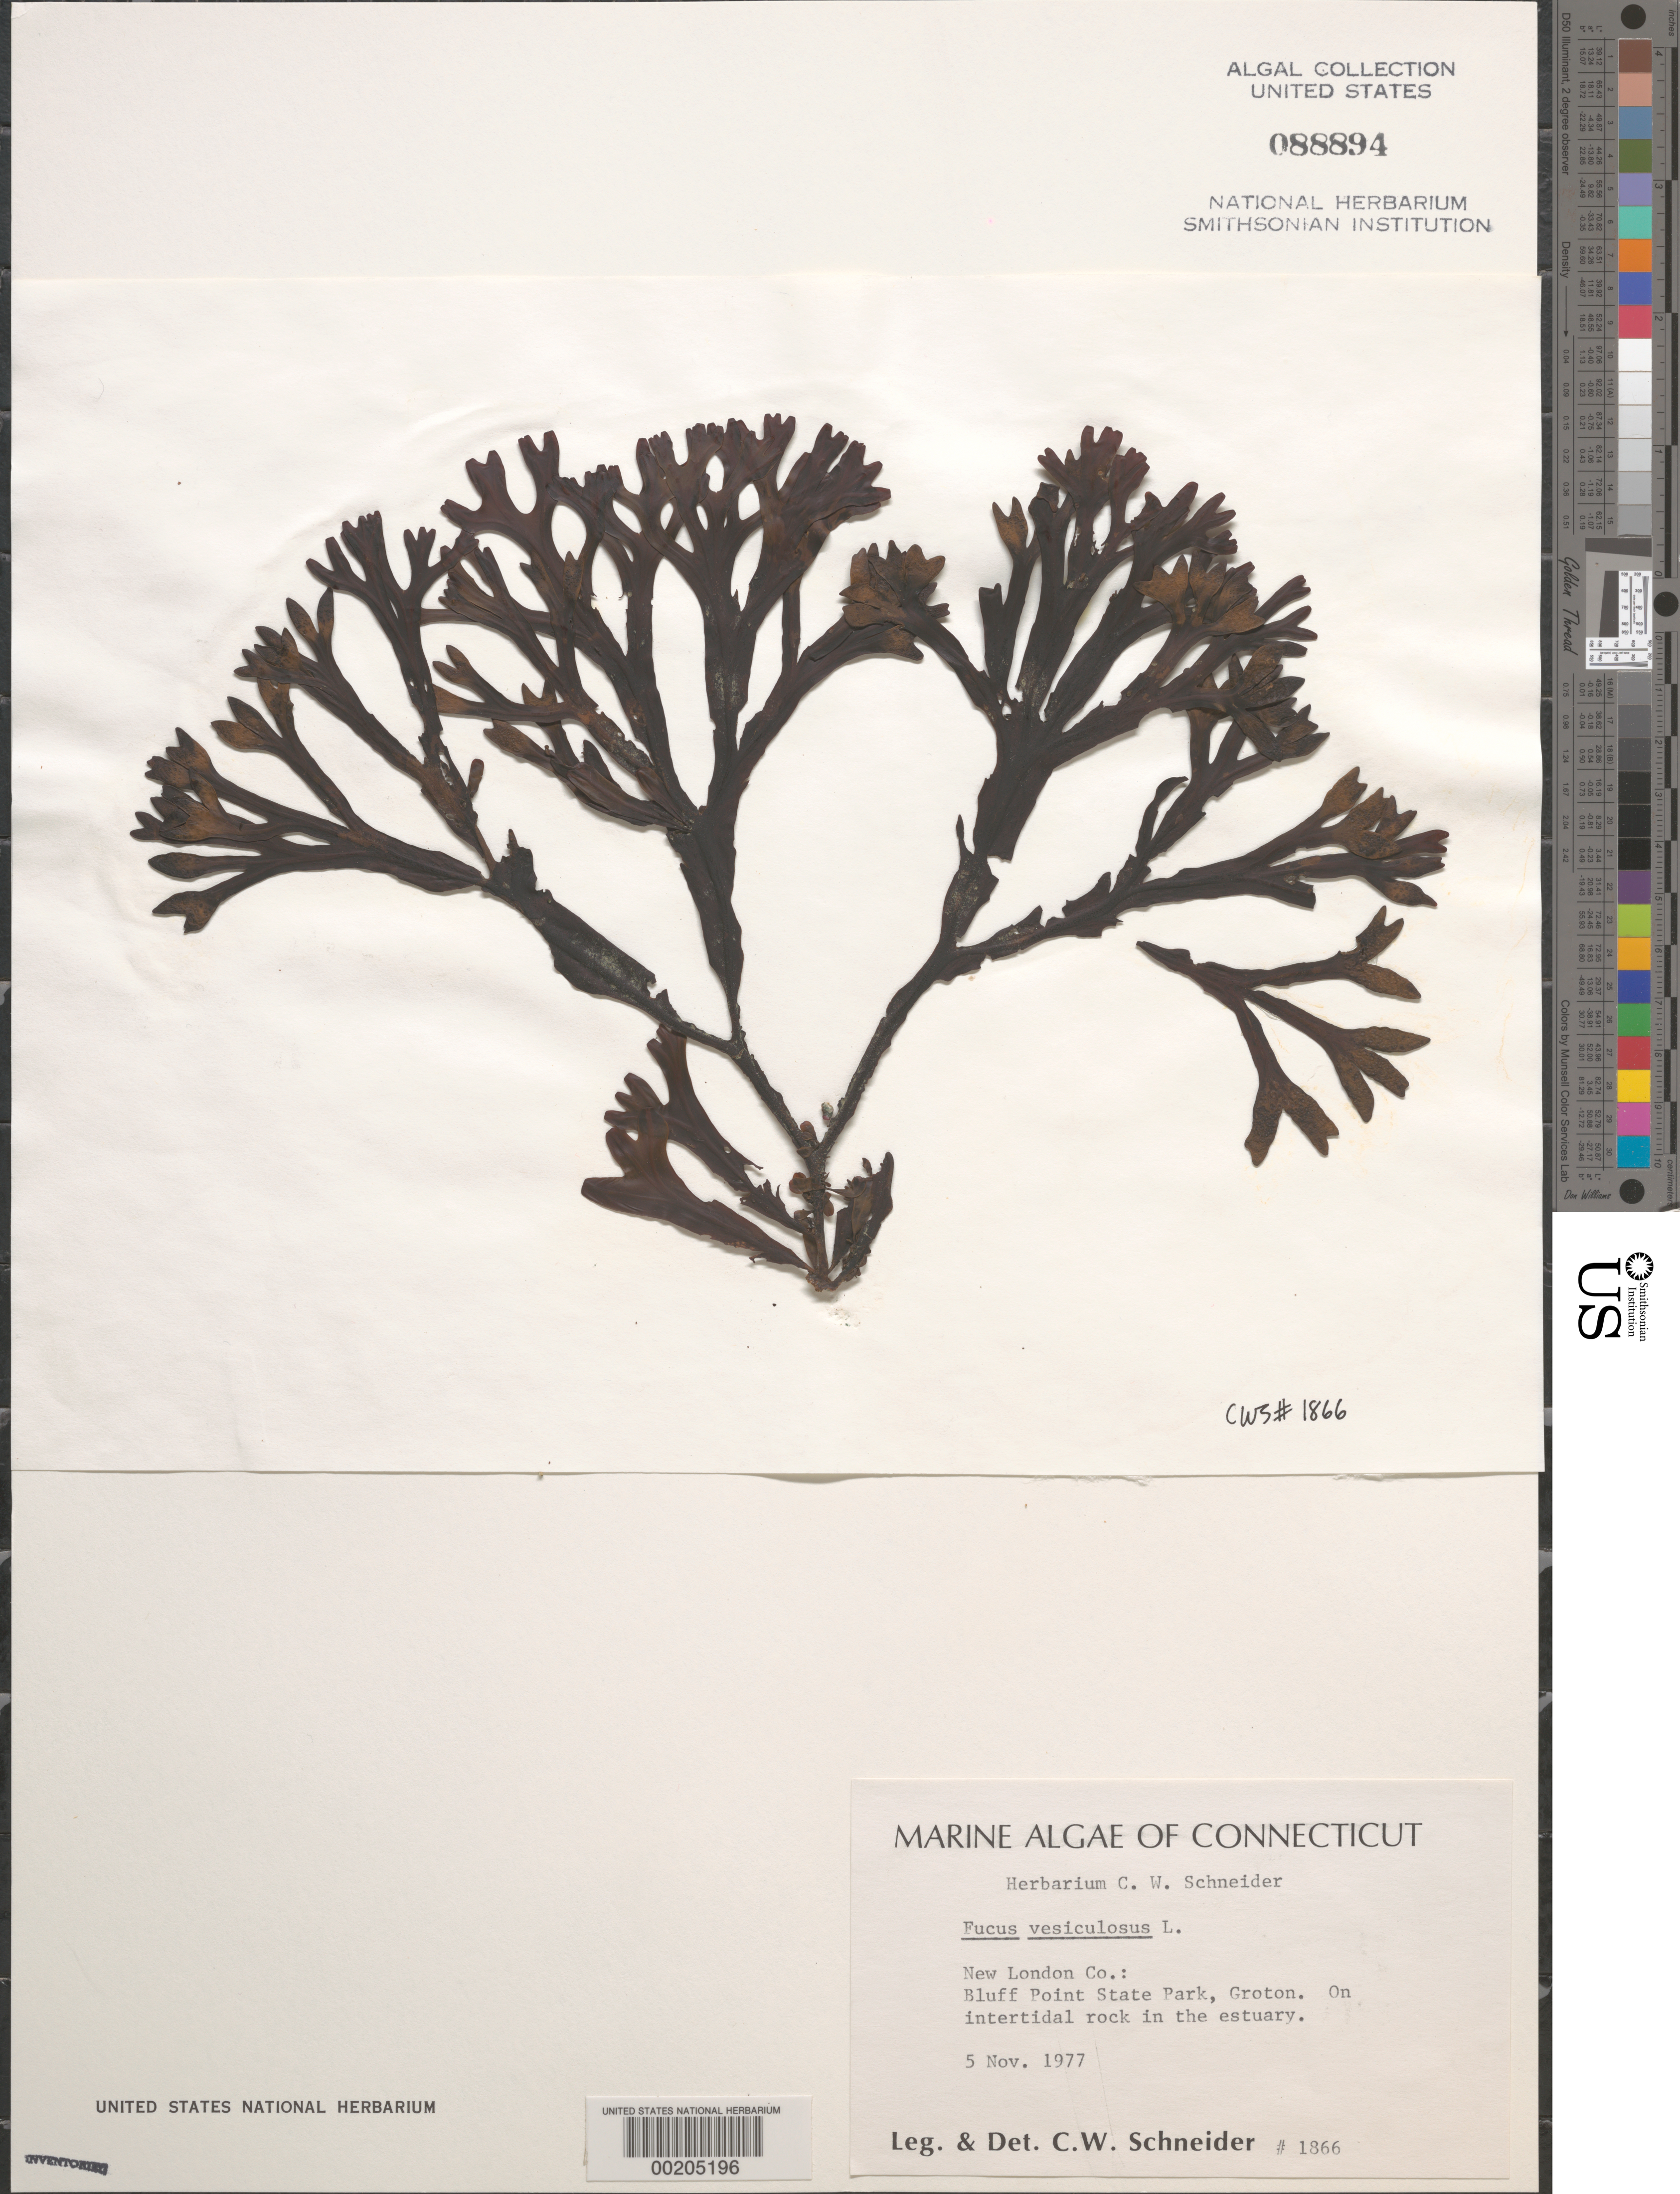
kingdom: Chromista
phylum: Ochrophyta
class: Phaeophyceae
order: Fucales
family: Fucaceae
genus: Fucus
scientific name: Fucus vesiculosus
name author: L.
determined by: Schneider, C. W.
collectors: C. W. Schneider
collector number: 1866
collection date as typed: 05 Nov 1977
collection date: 1977-11-05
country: United States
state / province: Connecticut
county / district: New London County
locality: Bluff Point State Park, Groton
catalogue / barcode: US 88894